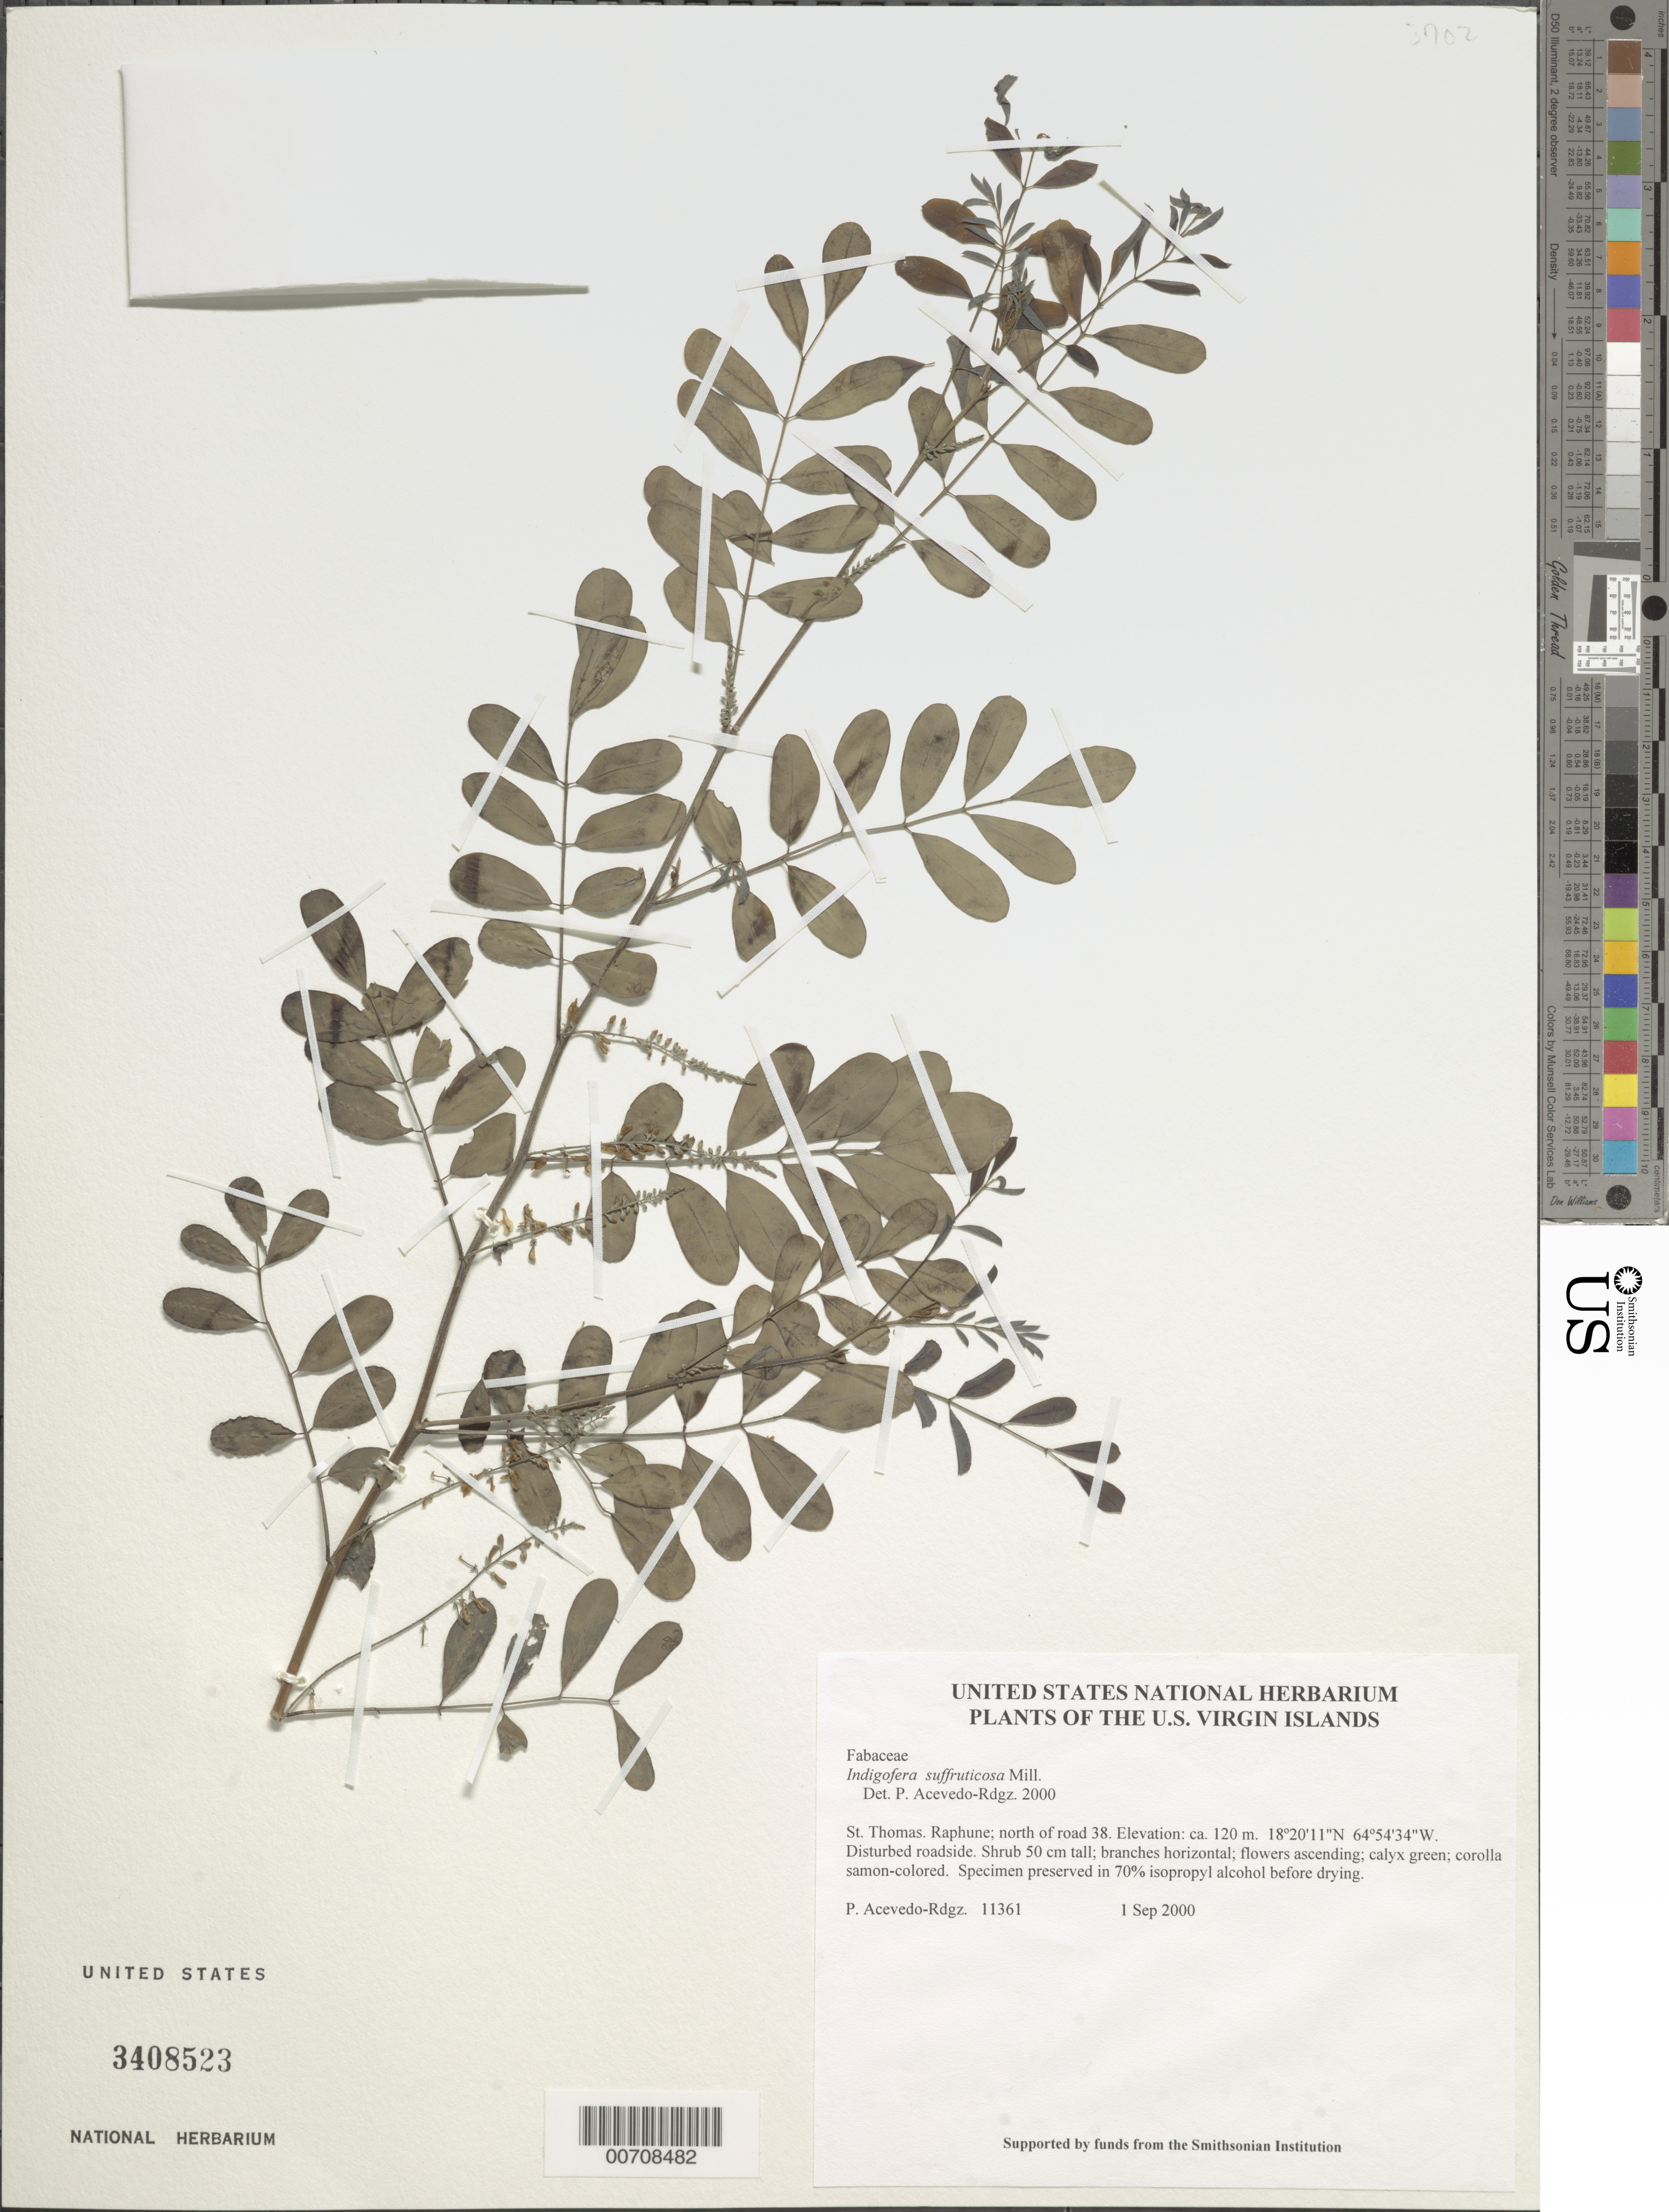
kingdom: Plantae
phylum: Tracheophyta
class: Magnoliopsida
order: Fabales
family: Fabaceae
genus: Indigofera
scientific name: Indigofera suffruticosa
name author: Mill.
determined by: Acevedo-Rodríguez, P., (BOT), Smithsonian Institution - National Museum of Natural History (UNITED STATES)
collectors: P. Acevedo-Rodr.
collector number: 11361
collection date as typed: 01 Sep 2000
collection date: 2000-09-01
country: U.S. Virgin Islands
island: St. Thomas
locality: Raphune; north of road 38.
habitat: Disturbed roadside.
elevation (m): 120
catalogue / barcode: US 3408523